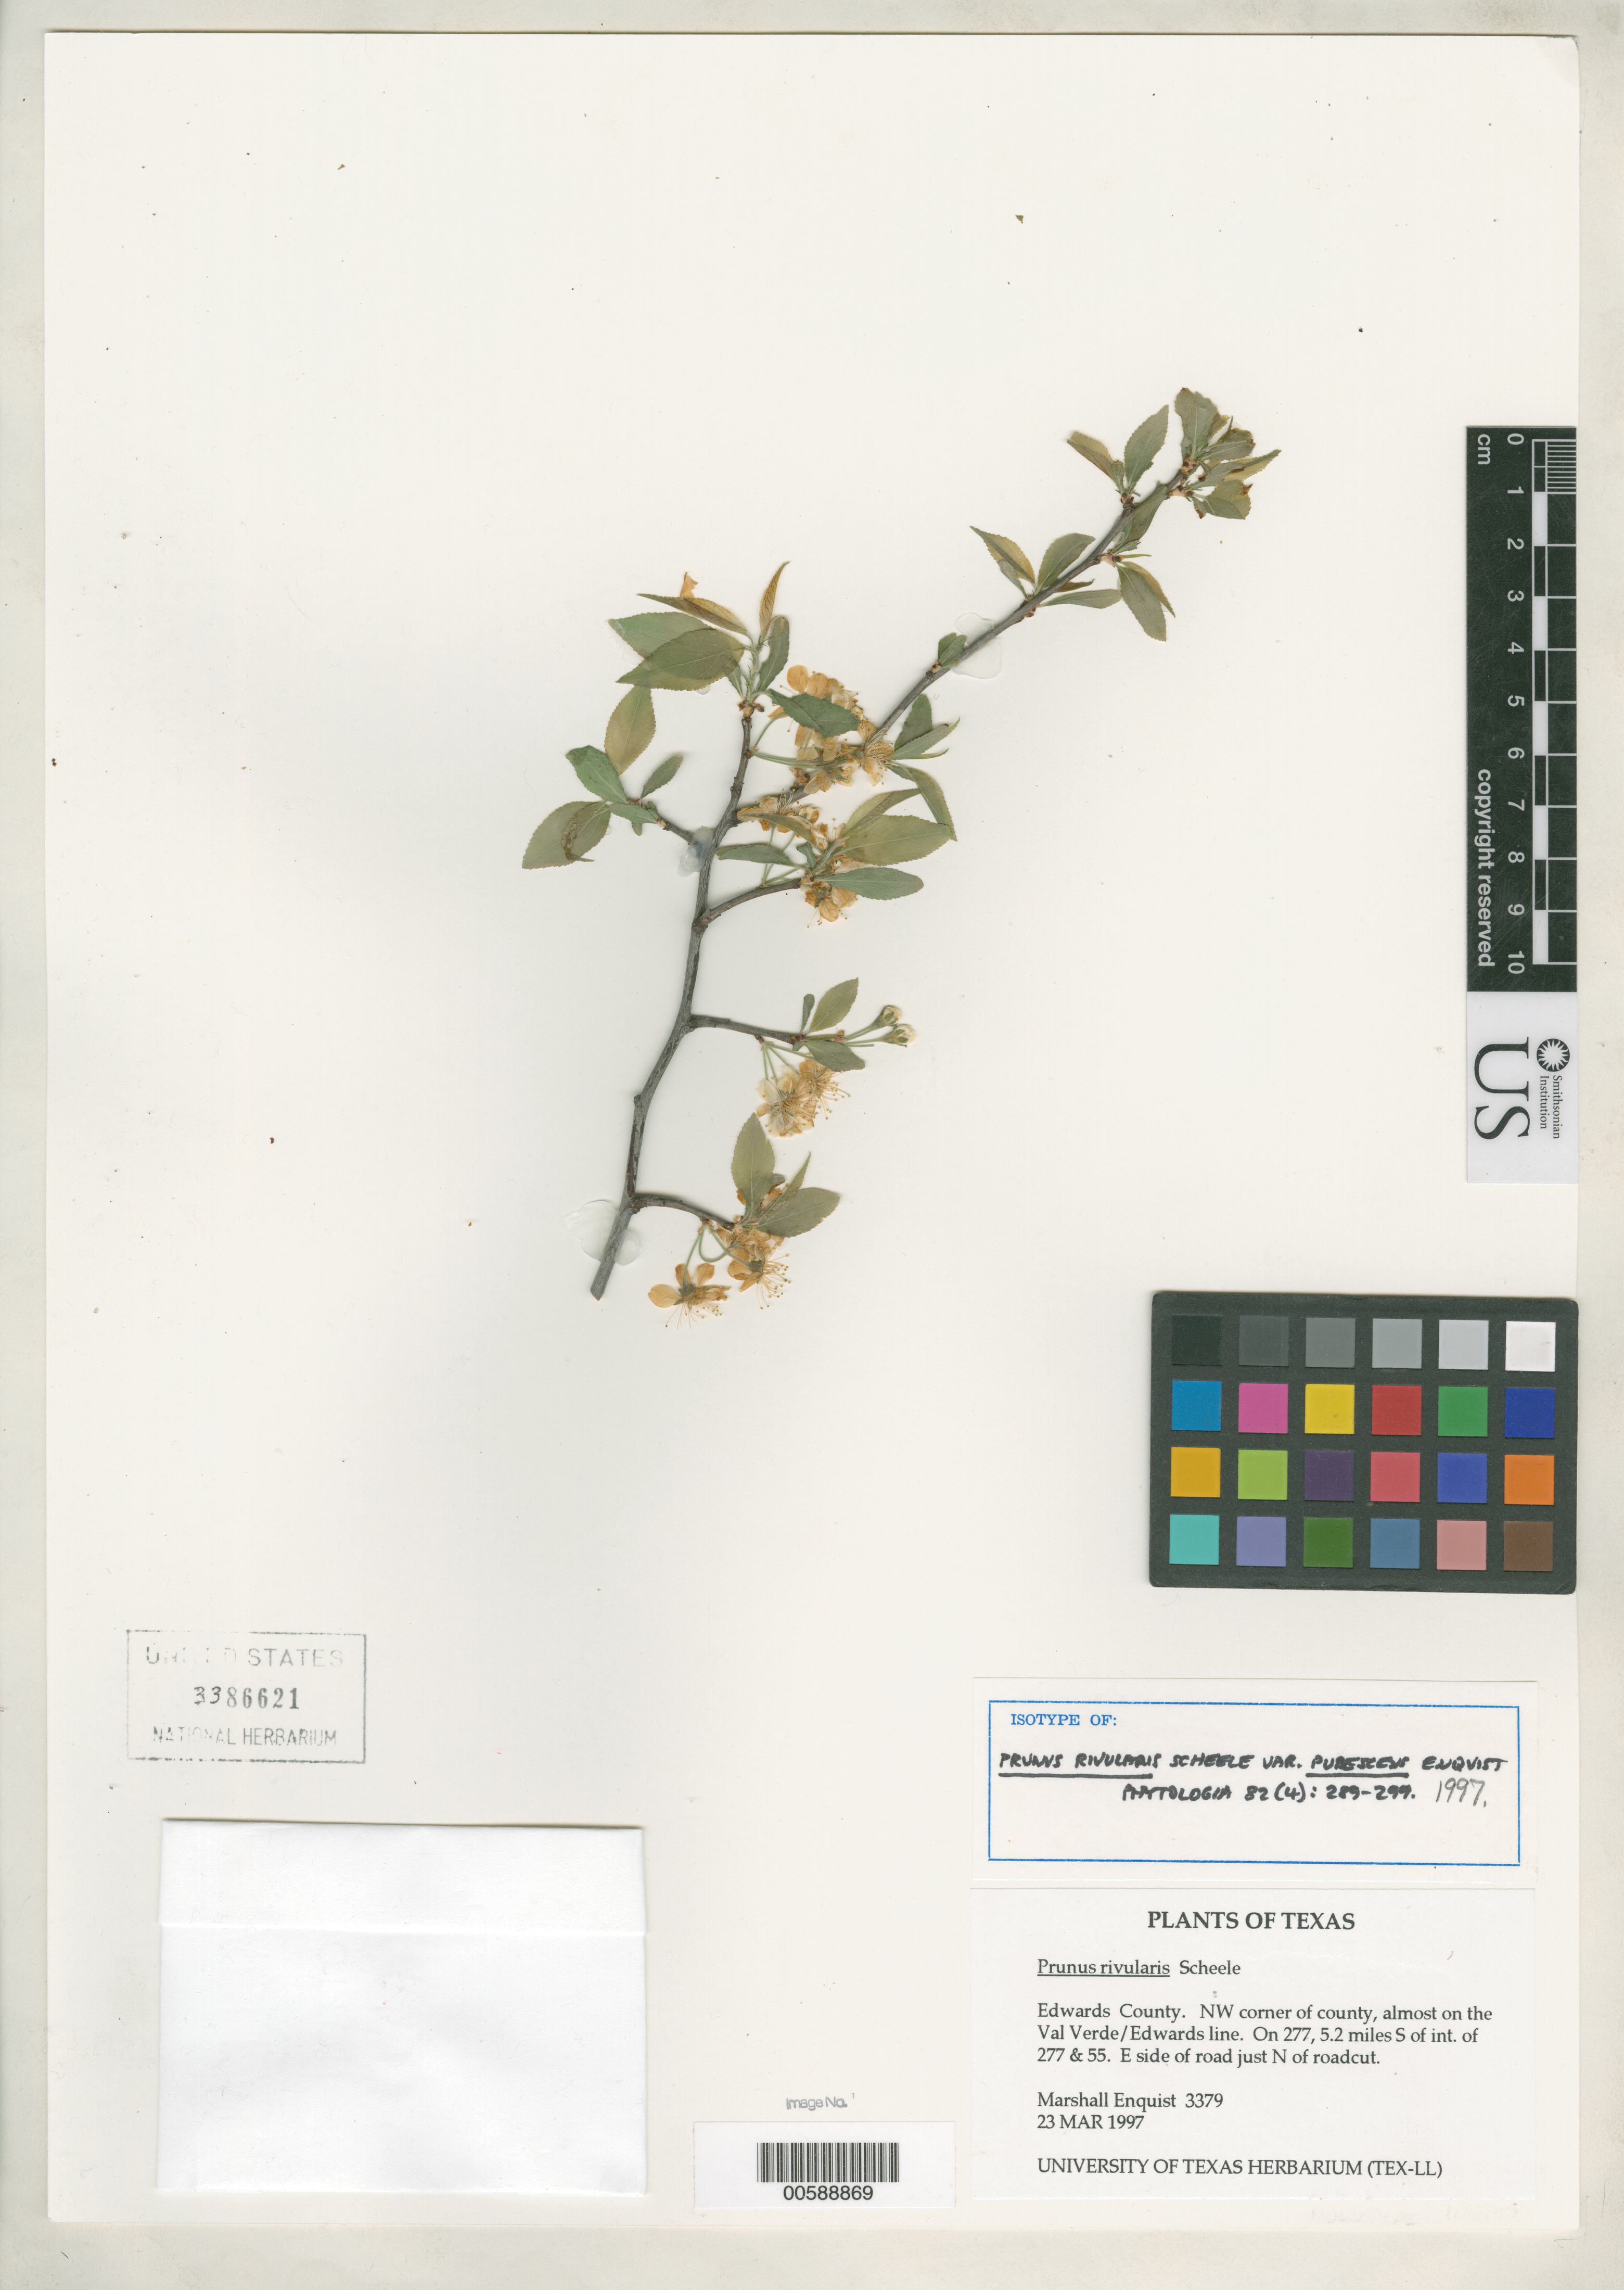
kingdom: Plantae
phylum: Tracheophyta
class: Magnoliopsida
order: Rosales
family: Rosaceae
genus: Prunus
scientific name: Prunus rivularis var. pubescens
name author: Enquist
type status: Isotype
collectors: M. Enquist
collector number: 3379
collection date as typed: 23 Mar 1997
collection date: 1997-03-23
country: United States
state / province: Texas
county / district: Edwards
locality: NW corner of county, almost on Valverde/Edwards line, on 277, 5.2 mi S of Int. of 277 & 55, S side of road just N of roadcut.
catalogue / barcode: US 3386621